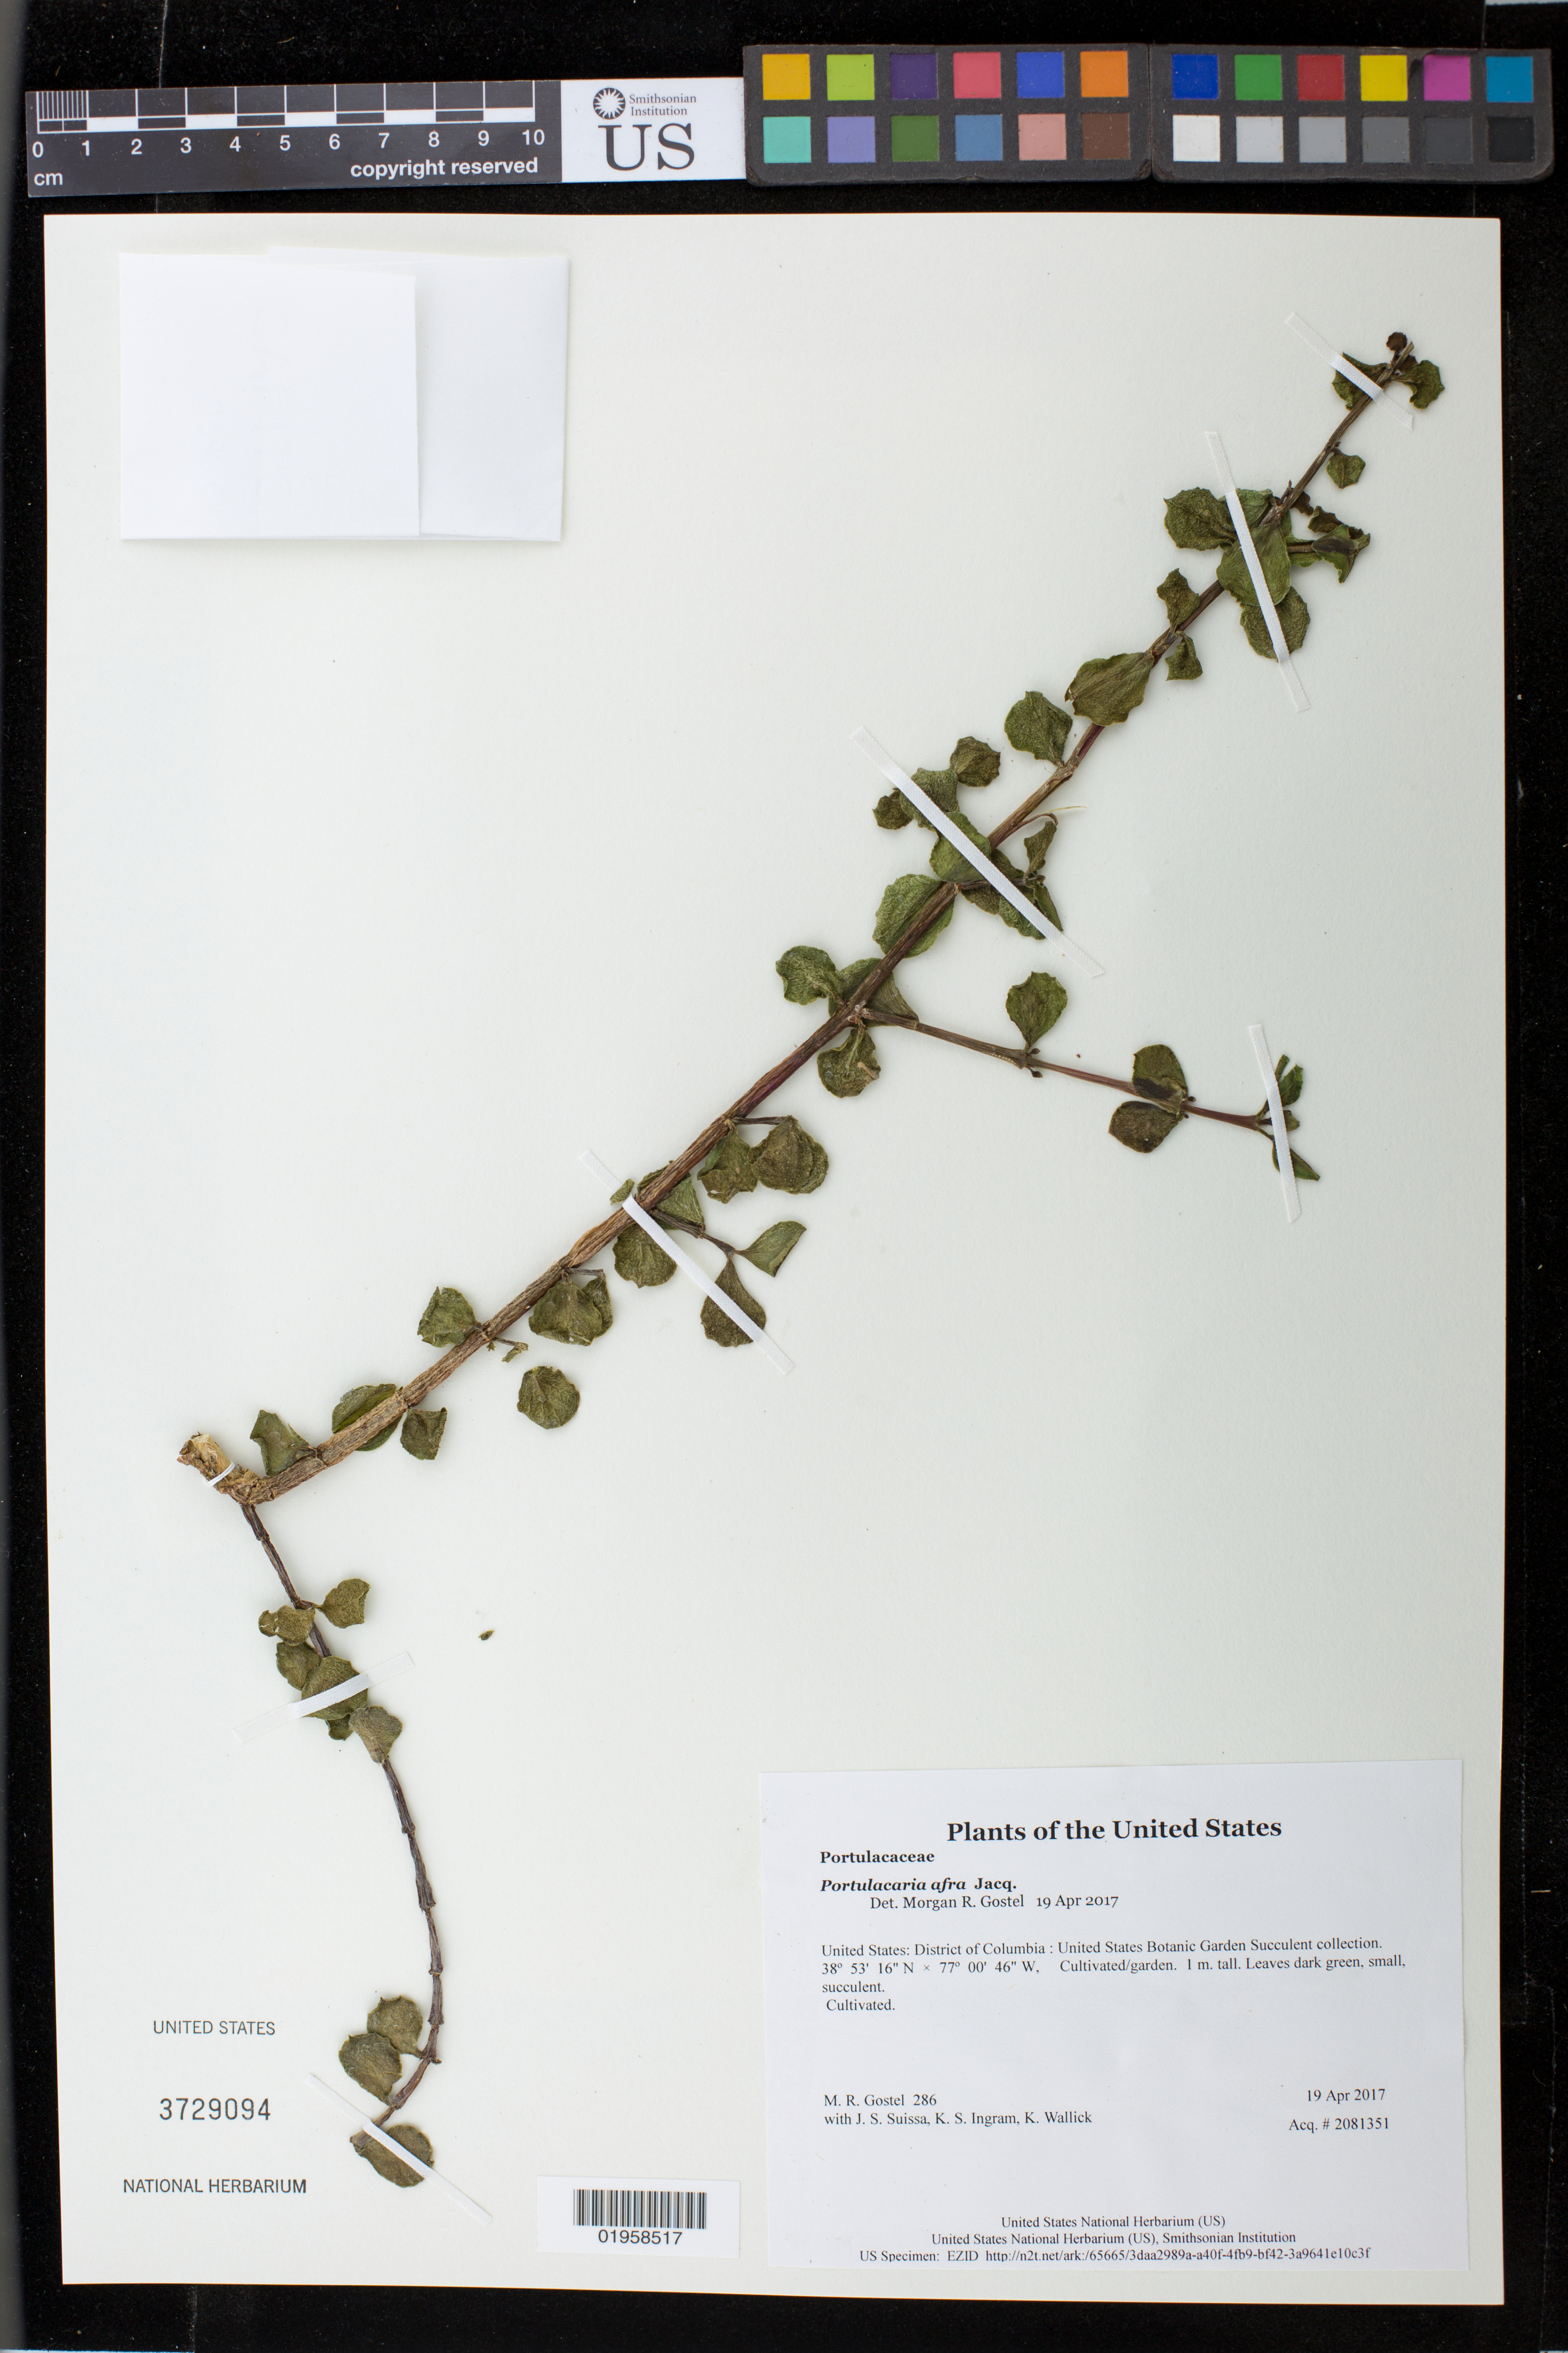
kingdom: Plantae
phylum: Tracheophyta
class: Magnoliopsida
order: Caryophyllales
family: Didiereaceae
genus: Portulacaria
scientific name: Portulacaria afra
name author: Jacq.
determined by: Gostel, M. R.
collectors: M. R. Gostel, J. S. Suissa, K. S. Ingram & K. Wallick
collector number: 286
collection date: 2017-04-19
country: United States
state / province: District of Columbia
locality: United States Botanic Garden Succulent collection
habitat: Cultivated/garden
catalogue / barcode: US 3729094